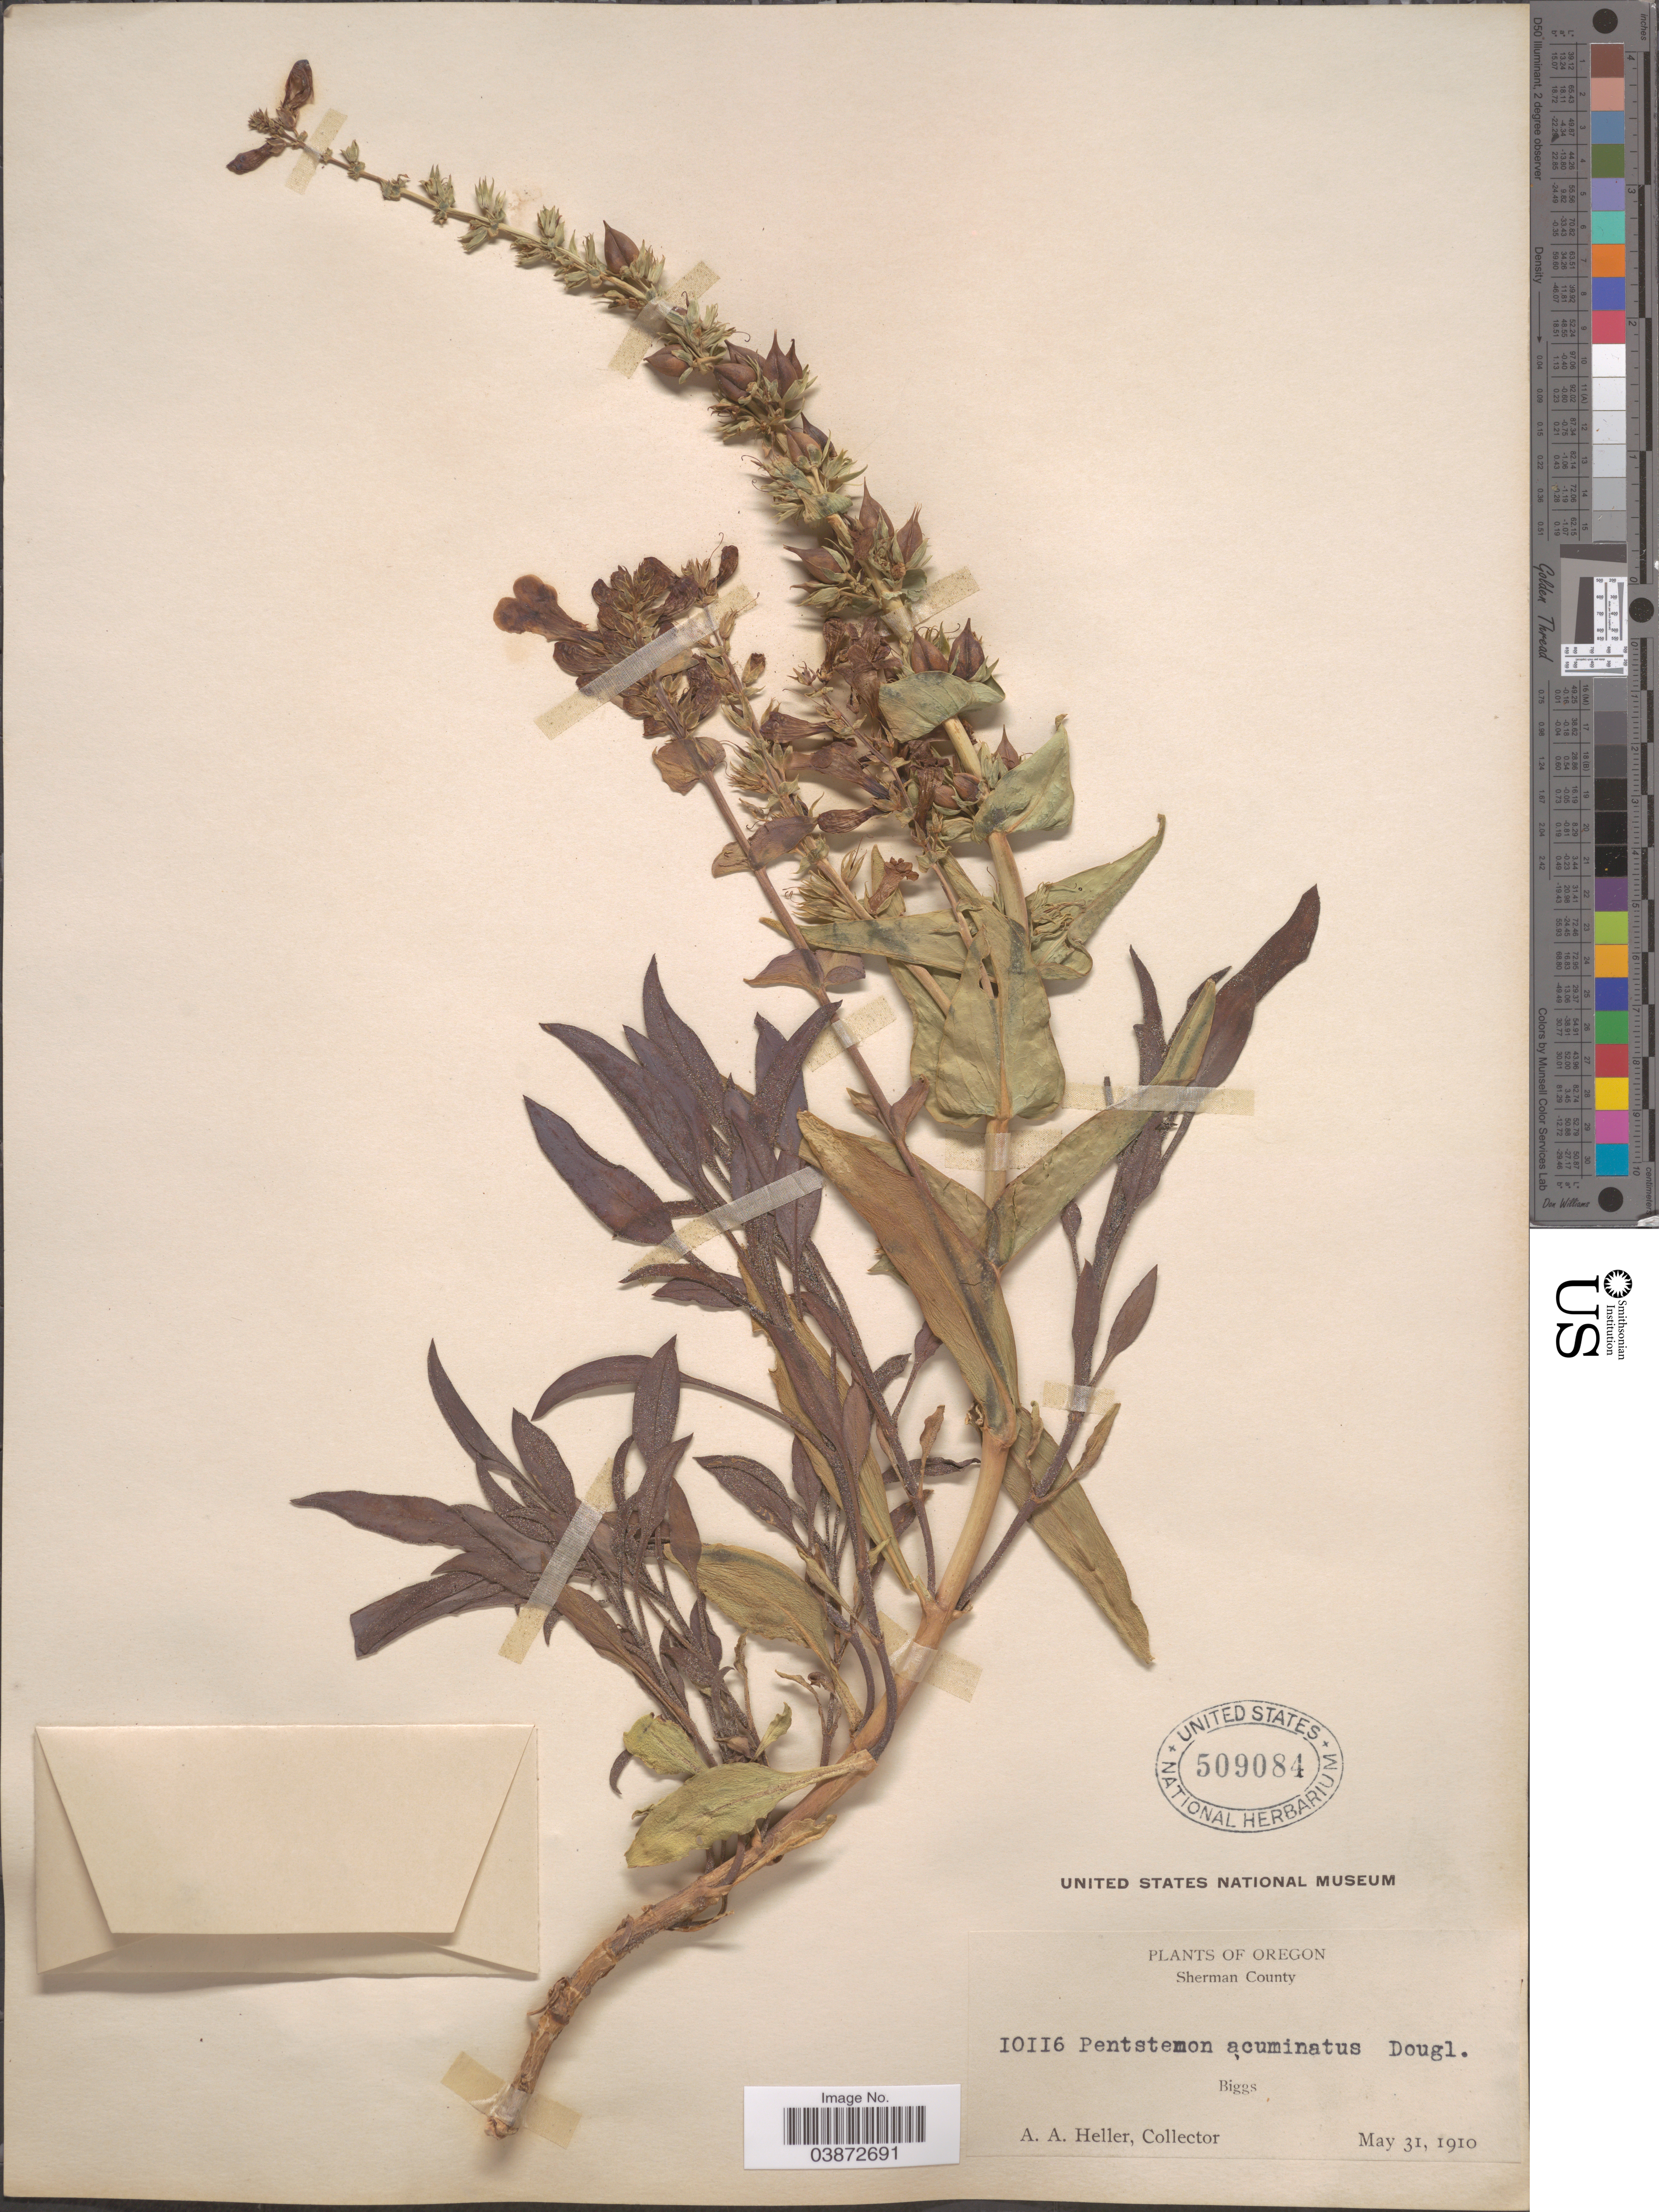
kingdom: Plantae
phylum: Tracheophyta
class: Magnoliopsida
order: Lamiales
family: Plantaginaceae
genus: Penstemon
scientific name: Penstemon acuminatus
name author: Greene ex Lindl.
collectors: A. A. Heller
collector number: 10116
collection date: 1910-05-31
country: United States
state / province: Oregon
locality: Sherman County. Biggs.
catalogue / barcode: US 509084